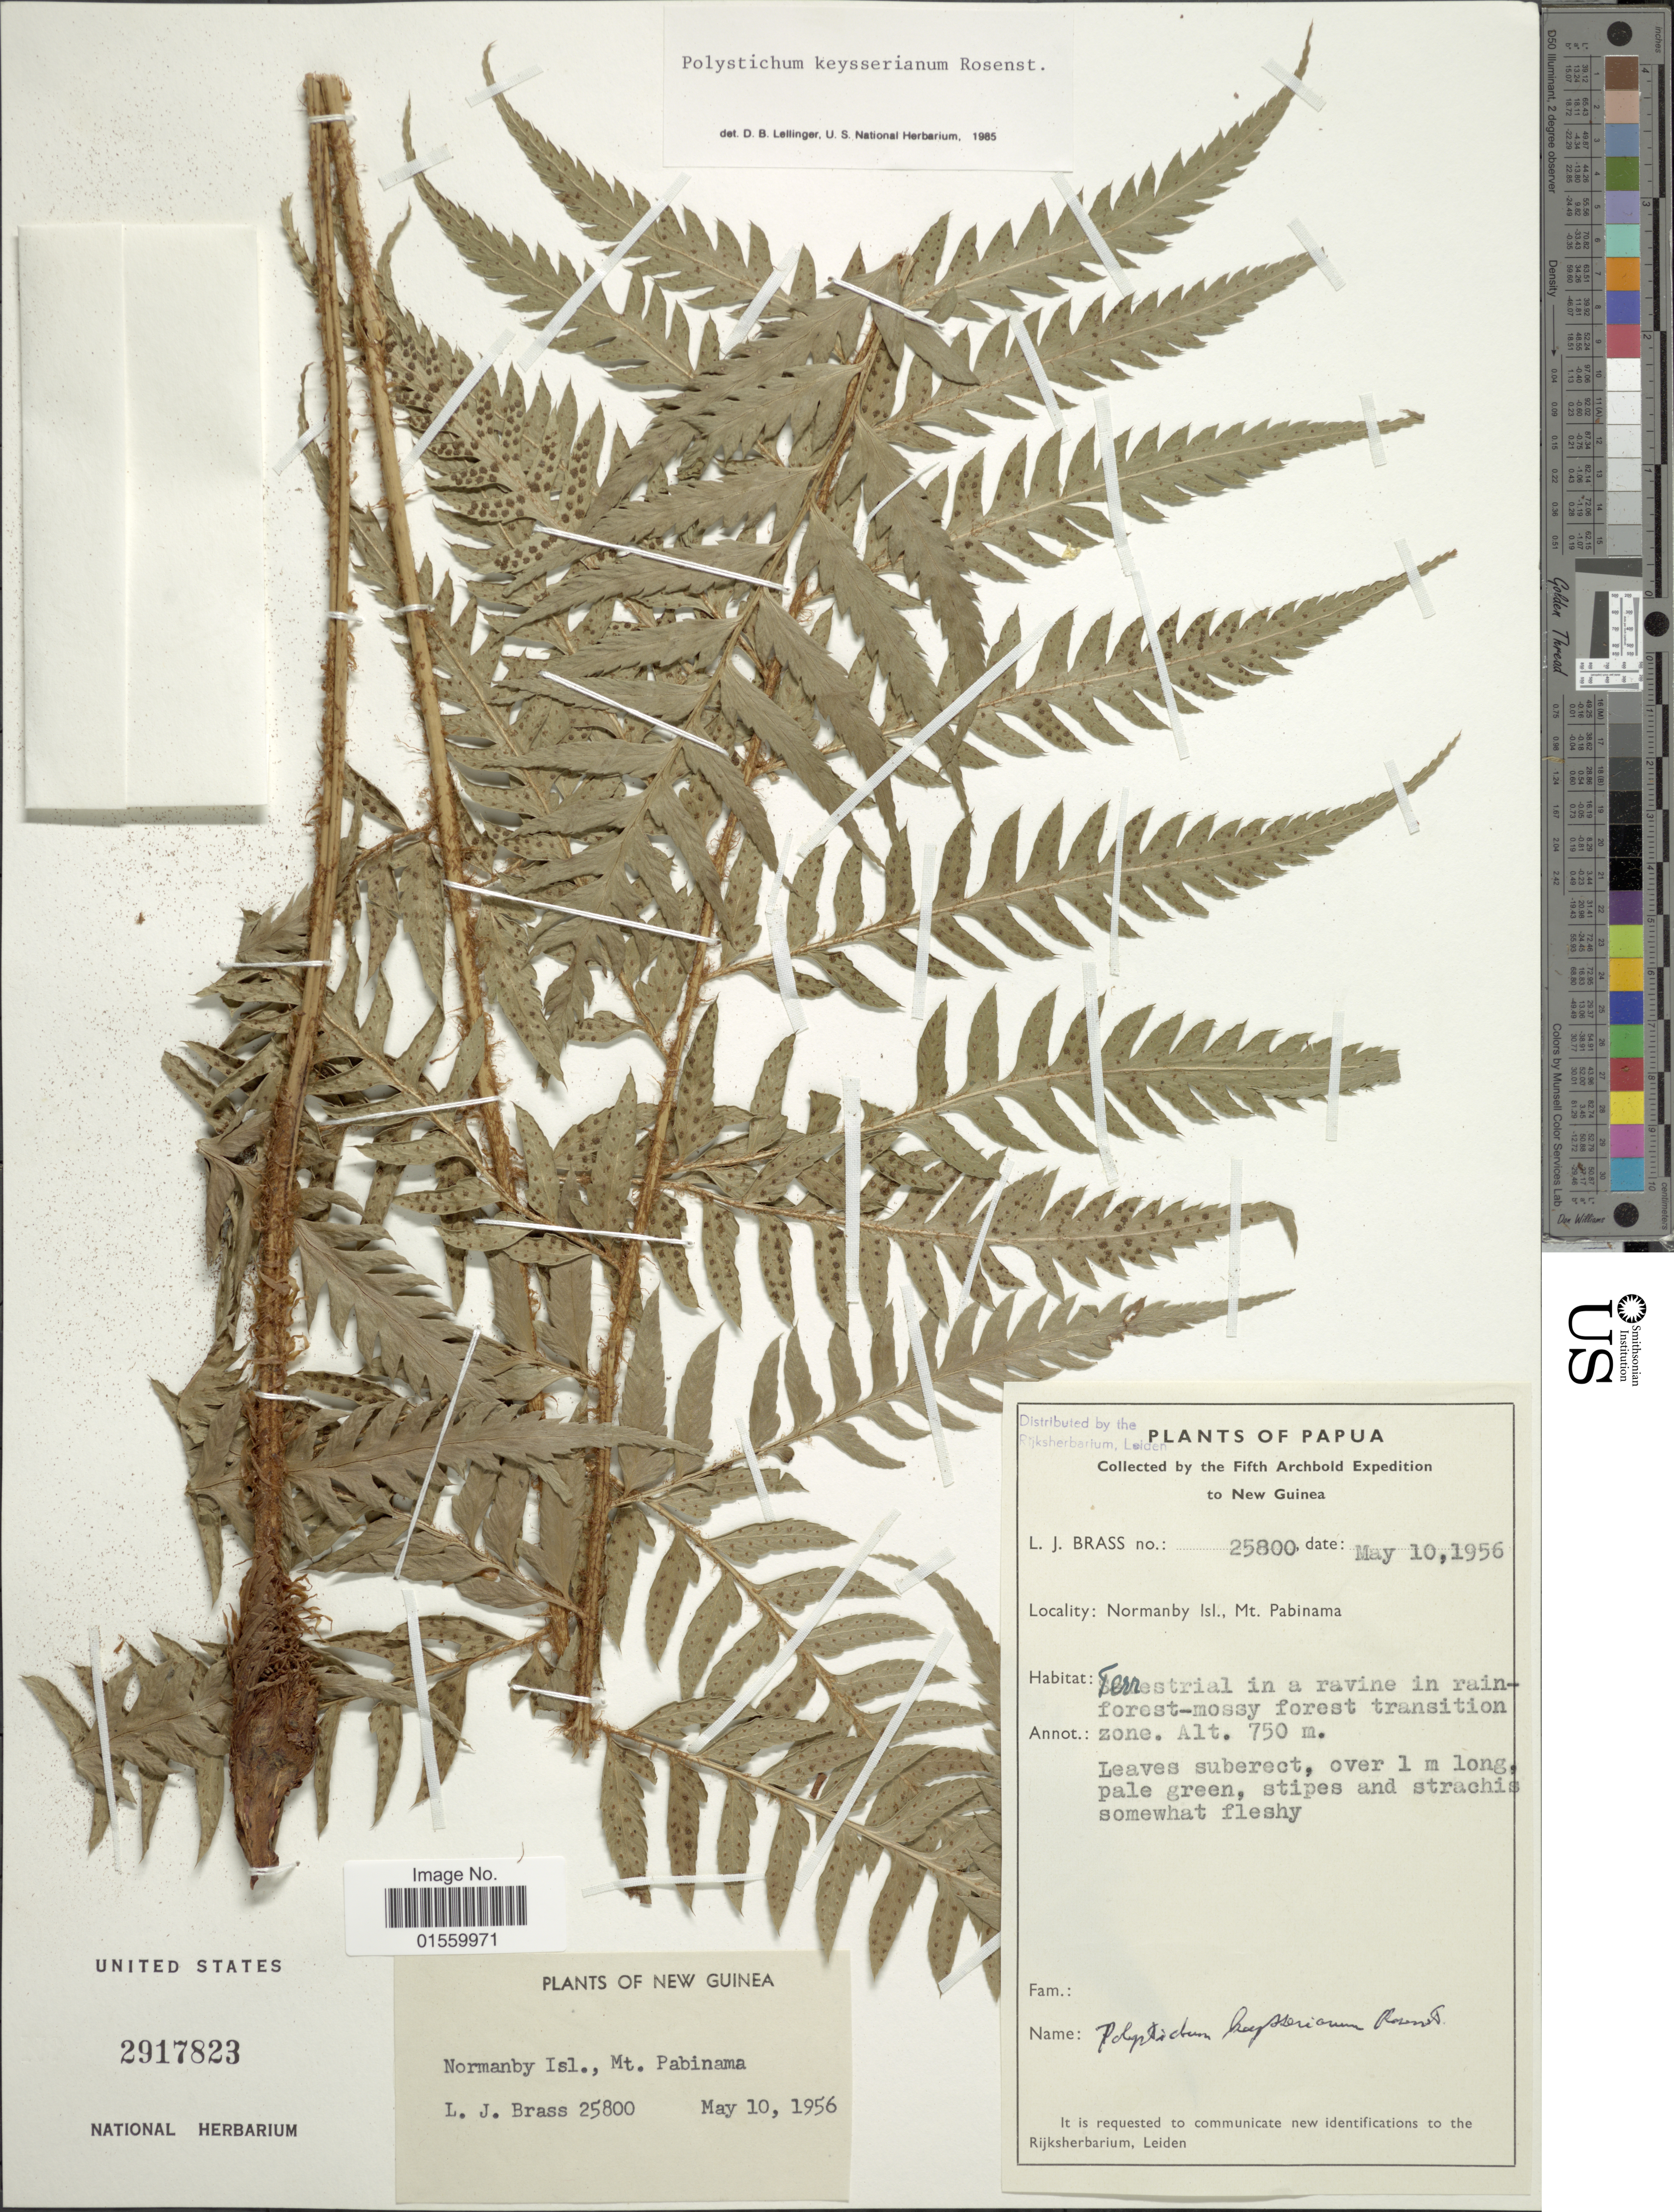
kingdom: Plantae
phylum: Tracheophyta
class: Polypodiopsida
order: Polypodiales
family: Dryopteridaceae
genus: Polystichum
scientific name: Polystichum keysserianum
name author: Rosenst.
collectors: L. J. Brass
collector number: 25800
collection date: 1956-05-10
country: Papua New Guinea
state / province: Milne Bay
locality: New Guinea, Normanby Isl., Mt. Pabinama, Papua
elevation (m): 750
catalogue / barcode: US 2917823